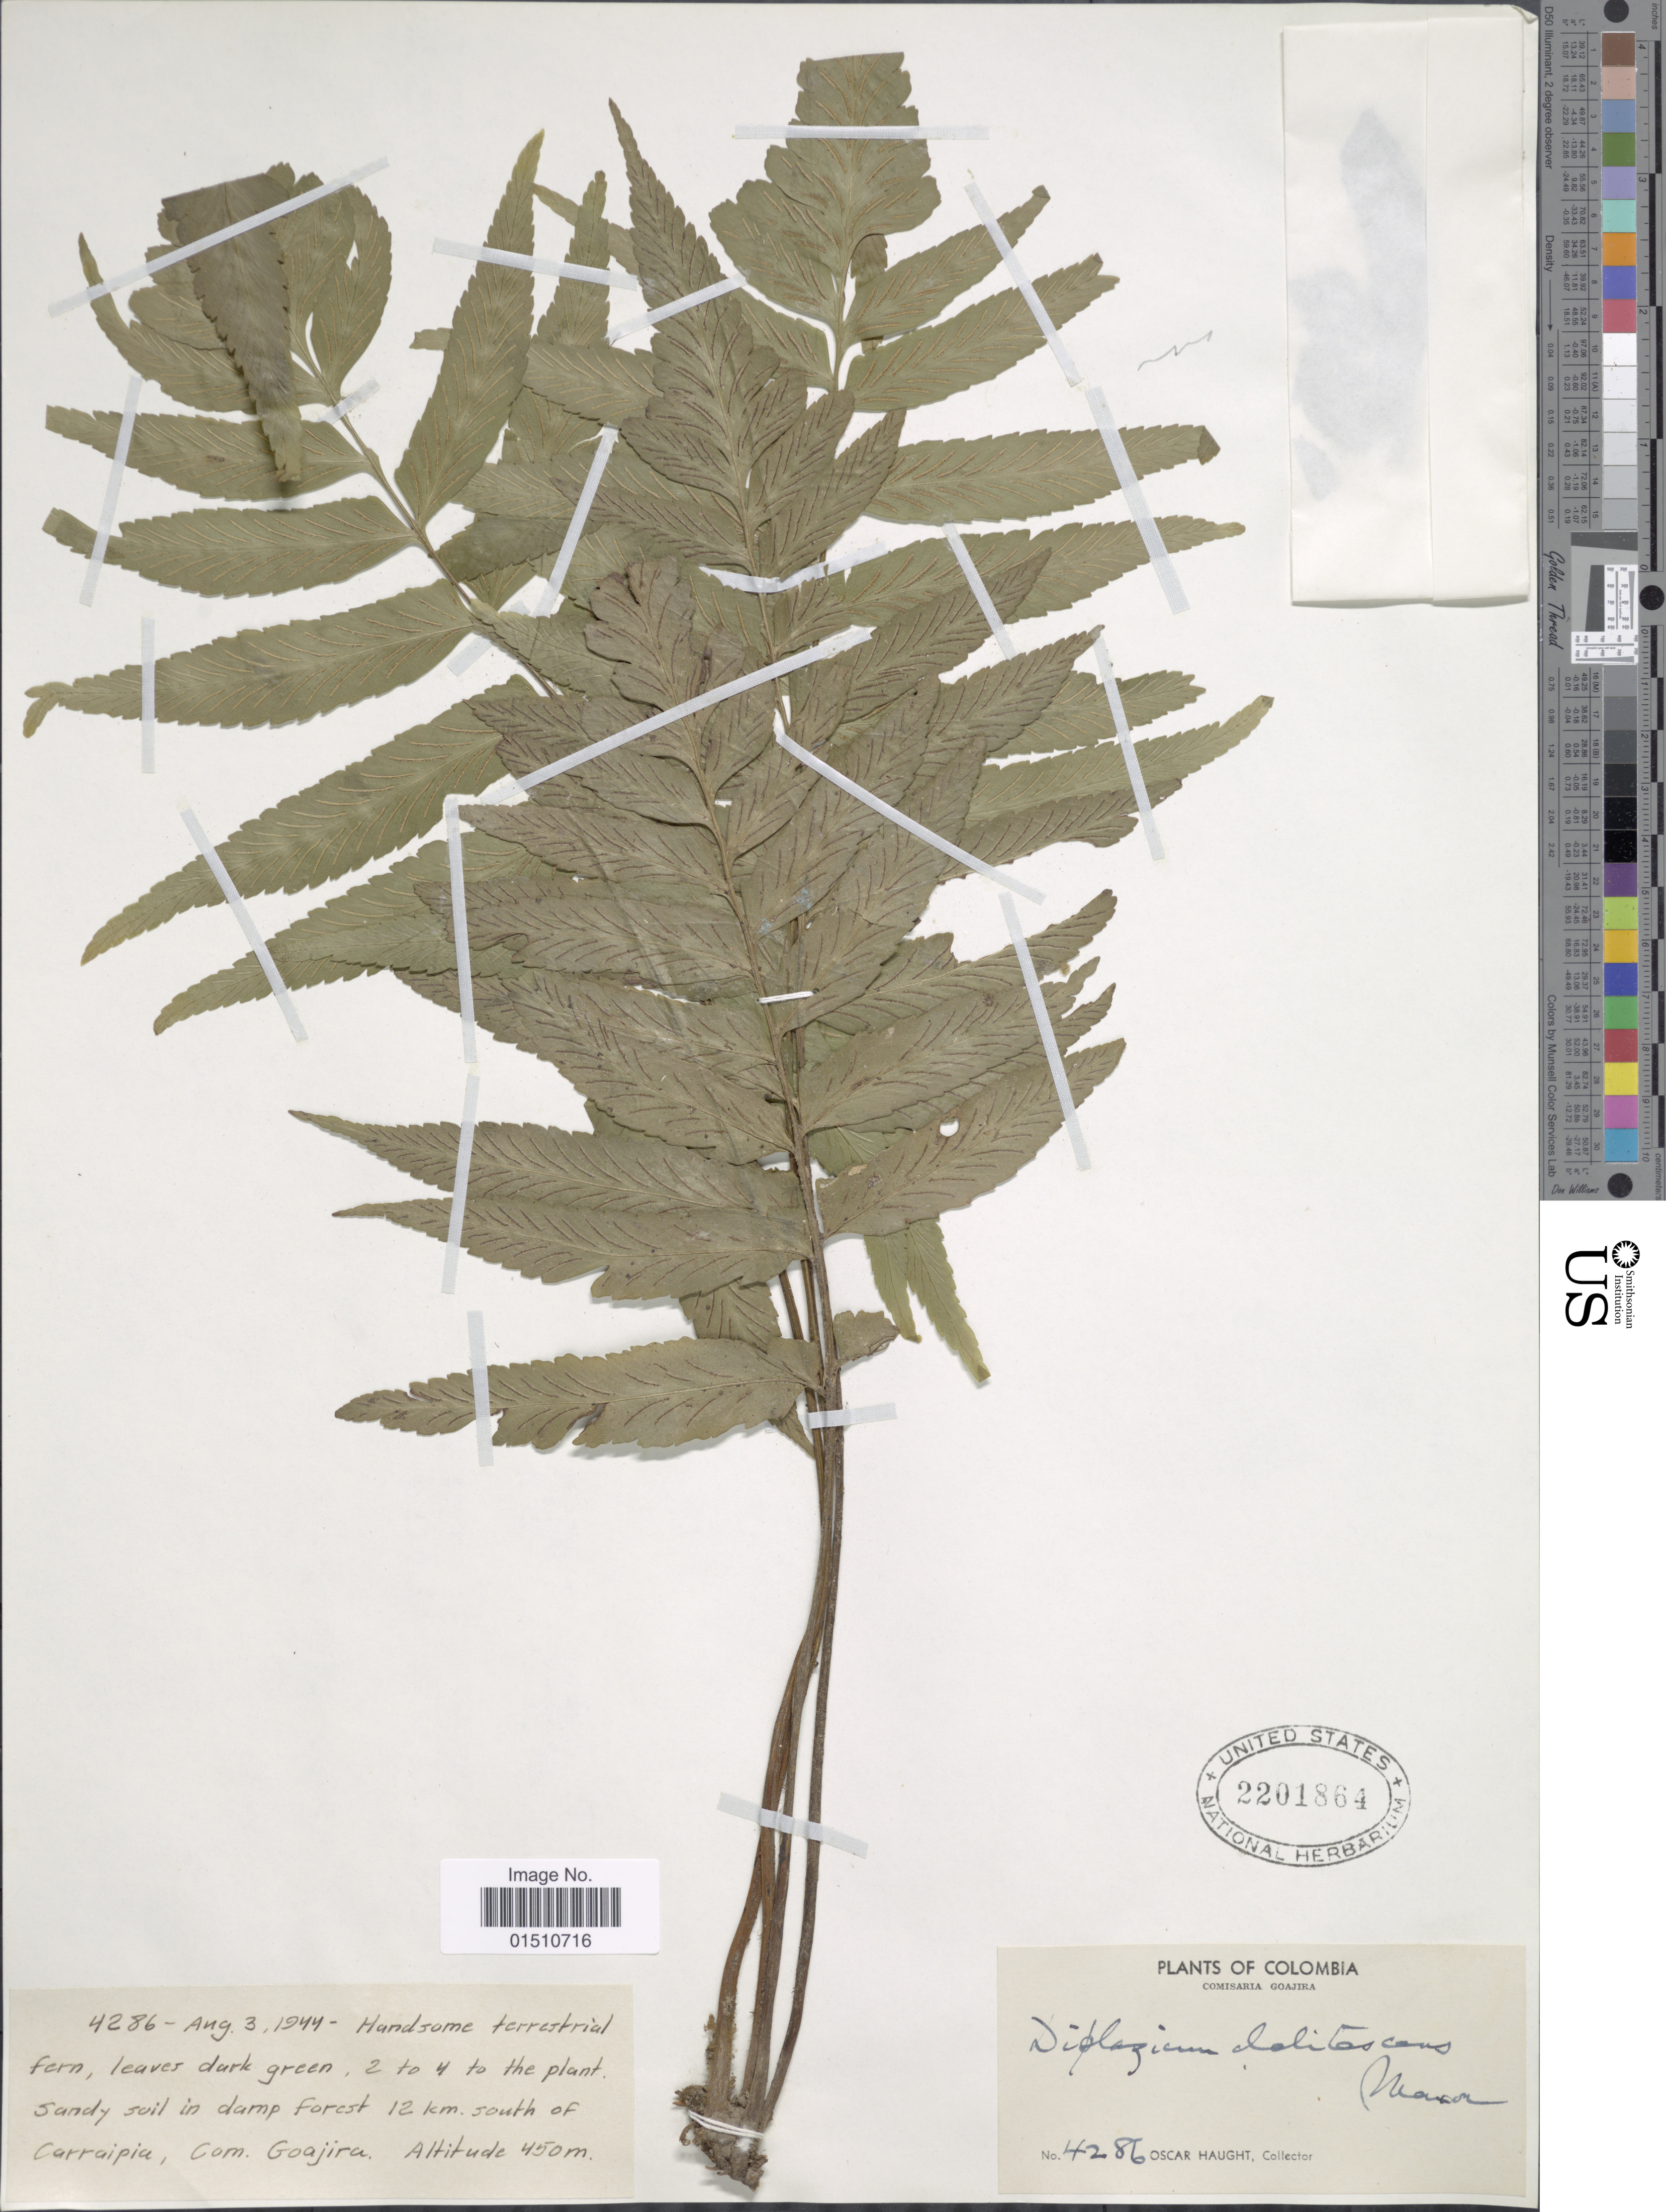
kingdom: Plantae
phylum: Tracheophyta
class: Polypodiopsida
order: Polypodiales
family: Aspleniaceae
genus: Asplenium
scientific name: Asplenium delitescens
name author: (Maxon) L.D. Gómez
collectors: O. L. Haught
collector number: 4286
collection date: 1944-08-03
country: Colombia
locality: Colombia, Comisaria Goajira, on Rio Carraipia, 12km. south of Carraipia.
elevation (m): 450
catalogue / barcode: US 2201864